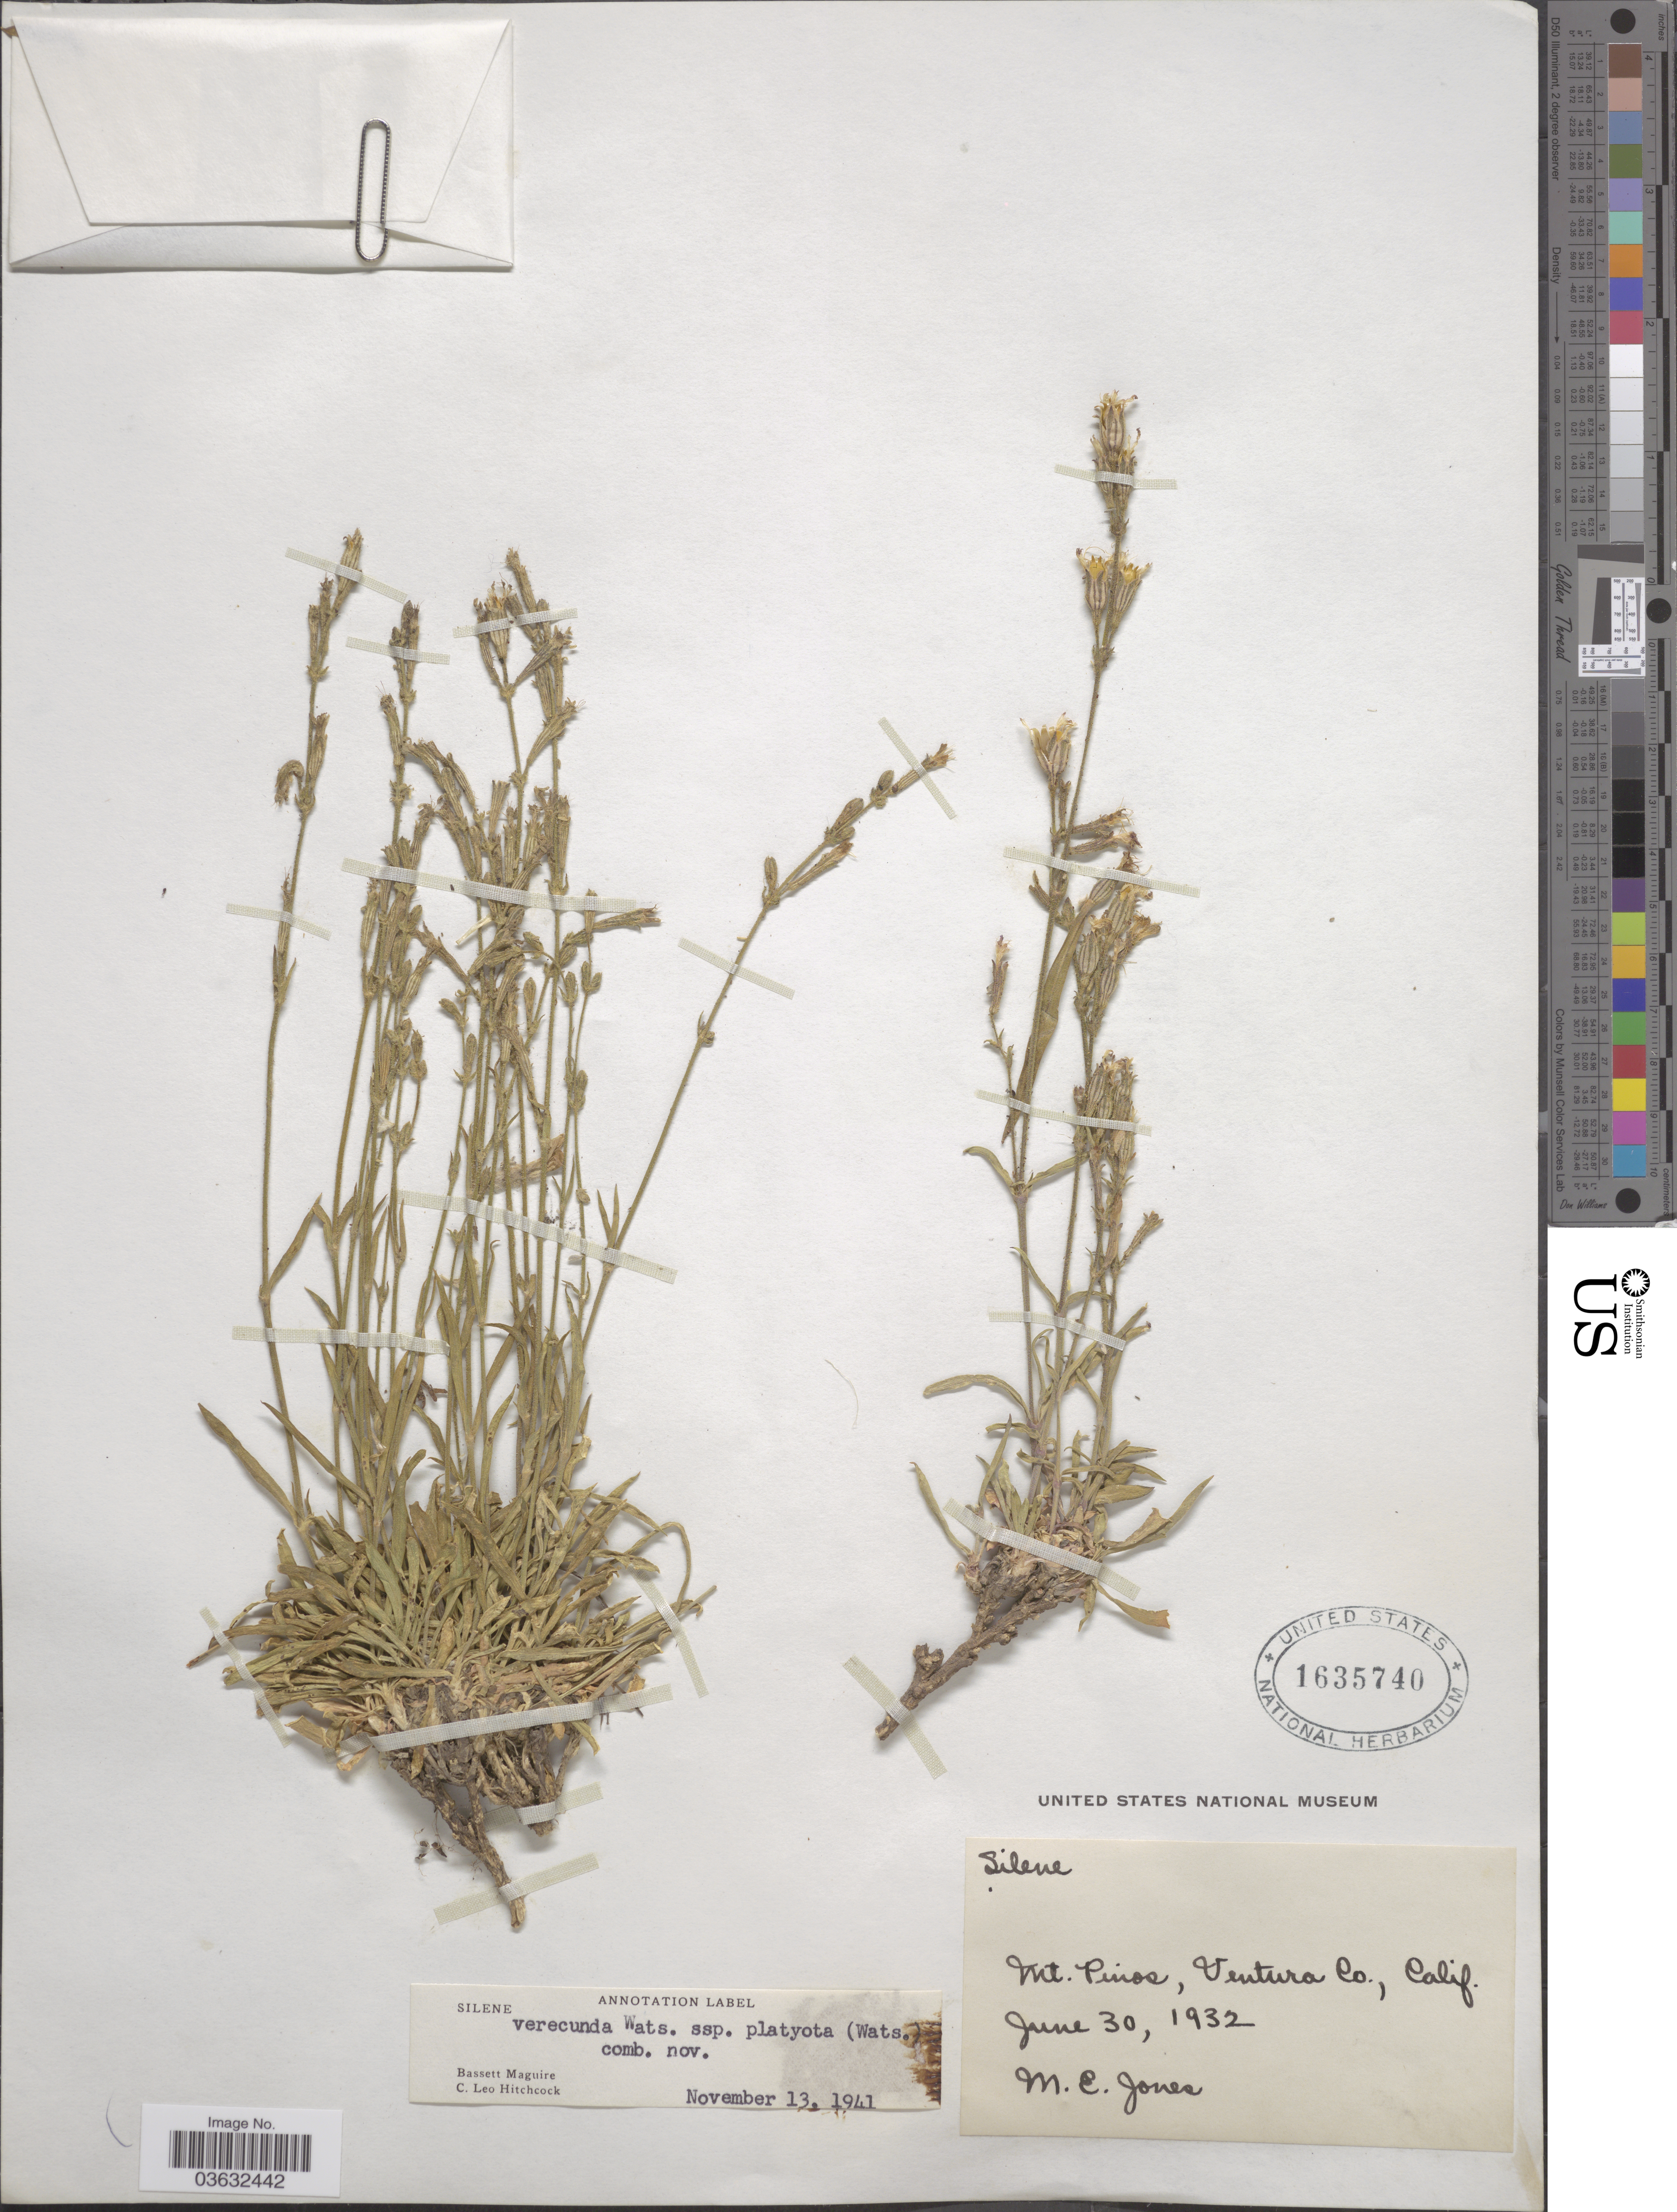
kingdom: Plantae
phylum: Tracheophyta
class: Magnoliopsida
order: Caryophyllales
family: Caryophyllaceae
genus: Silene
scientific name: Silene verecunda subsp. platyota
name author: (S. Watson) C.L. Hitchc. & Maguire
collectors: M. E. Jones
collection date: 1932-06-30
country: United States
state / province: California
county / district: Ventura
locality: Mt. Pinos, Ventura Co.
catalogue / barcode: US 1635740